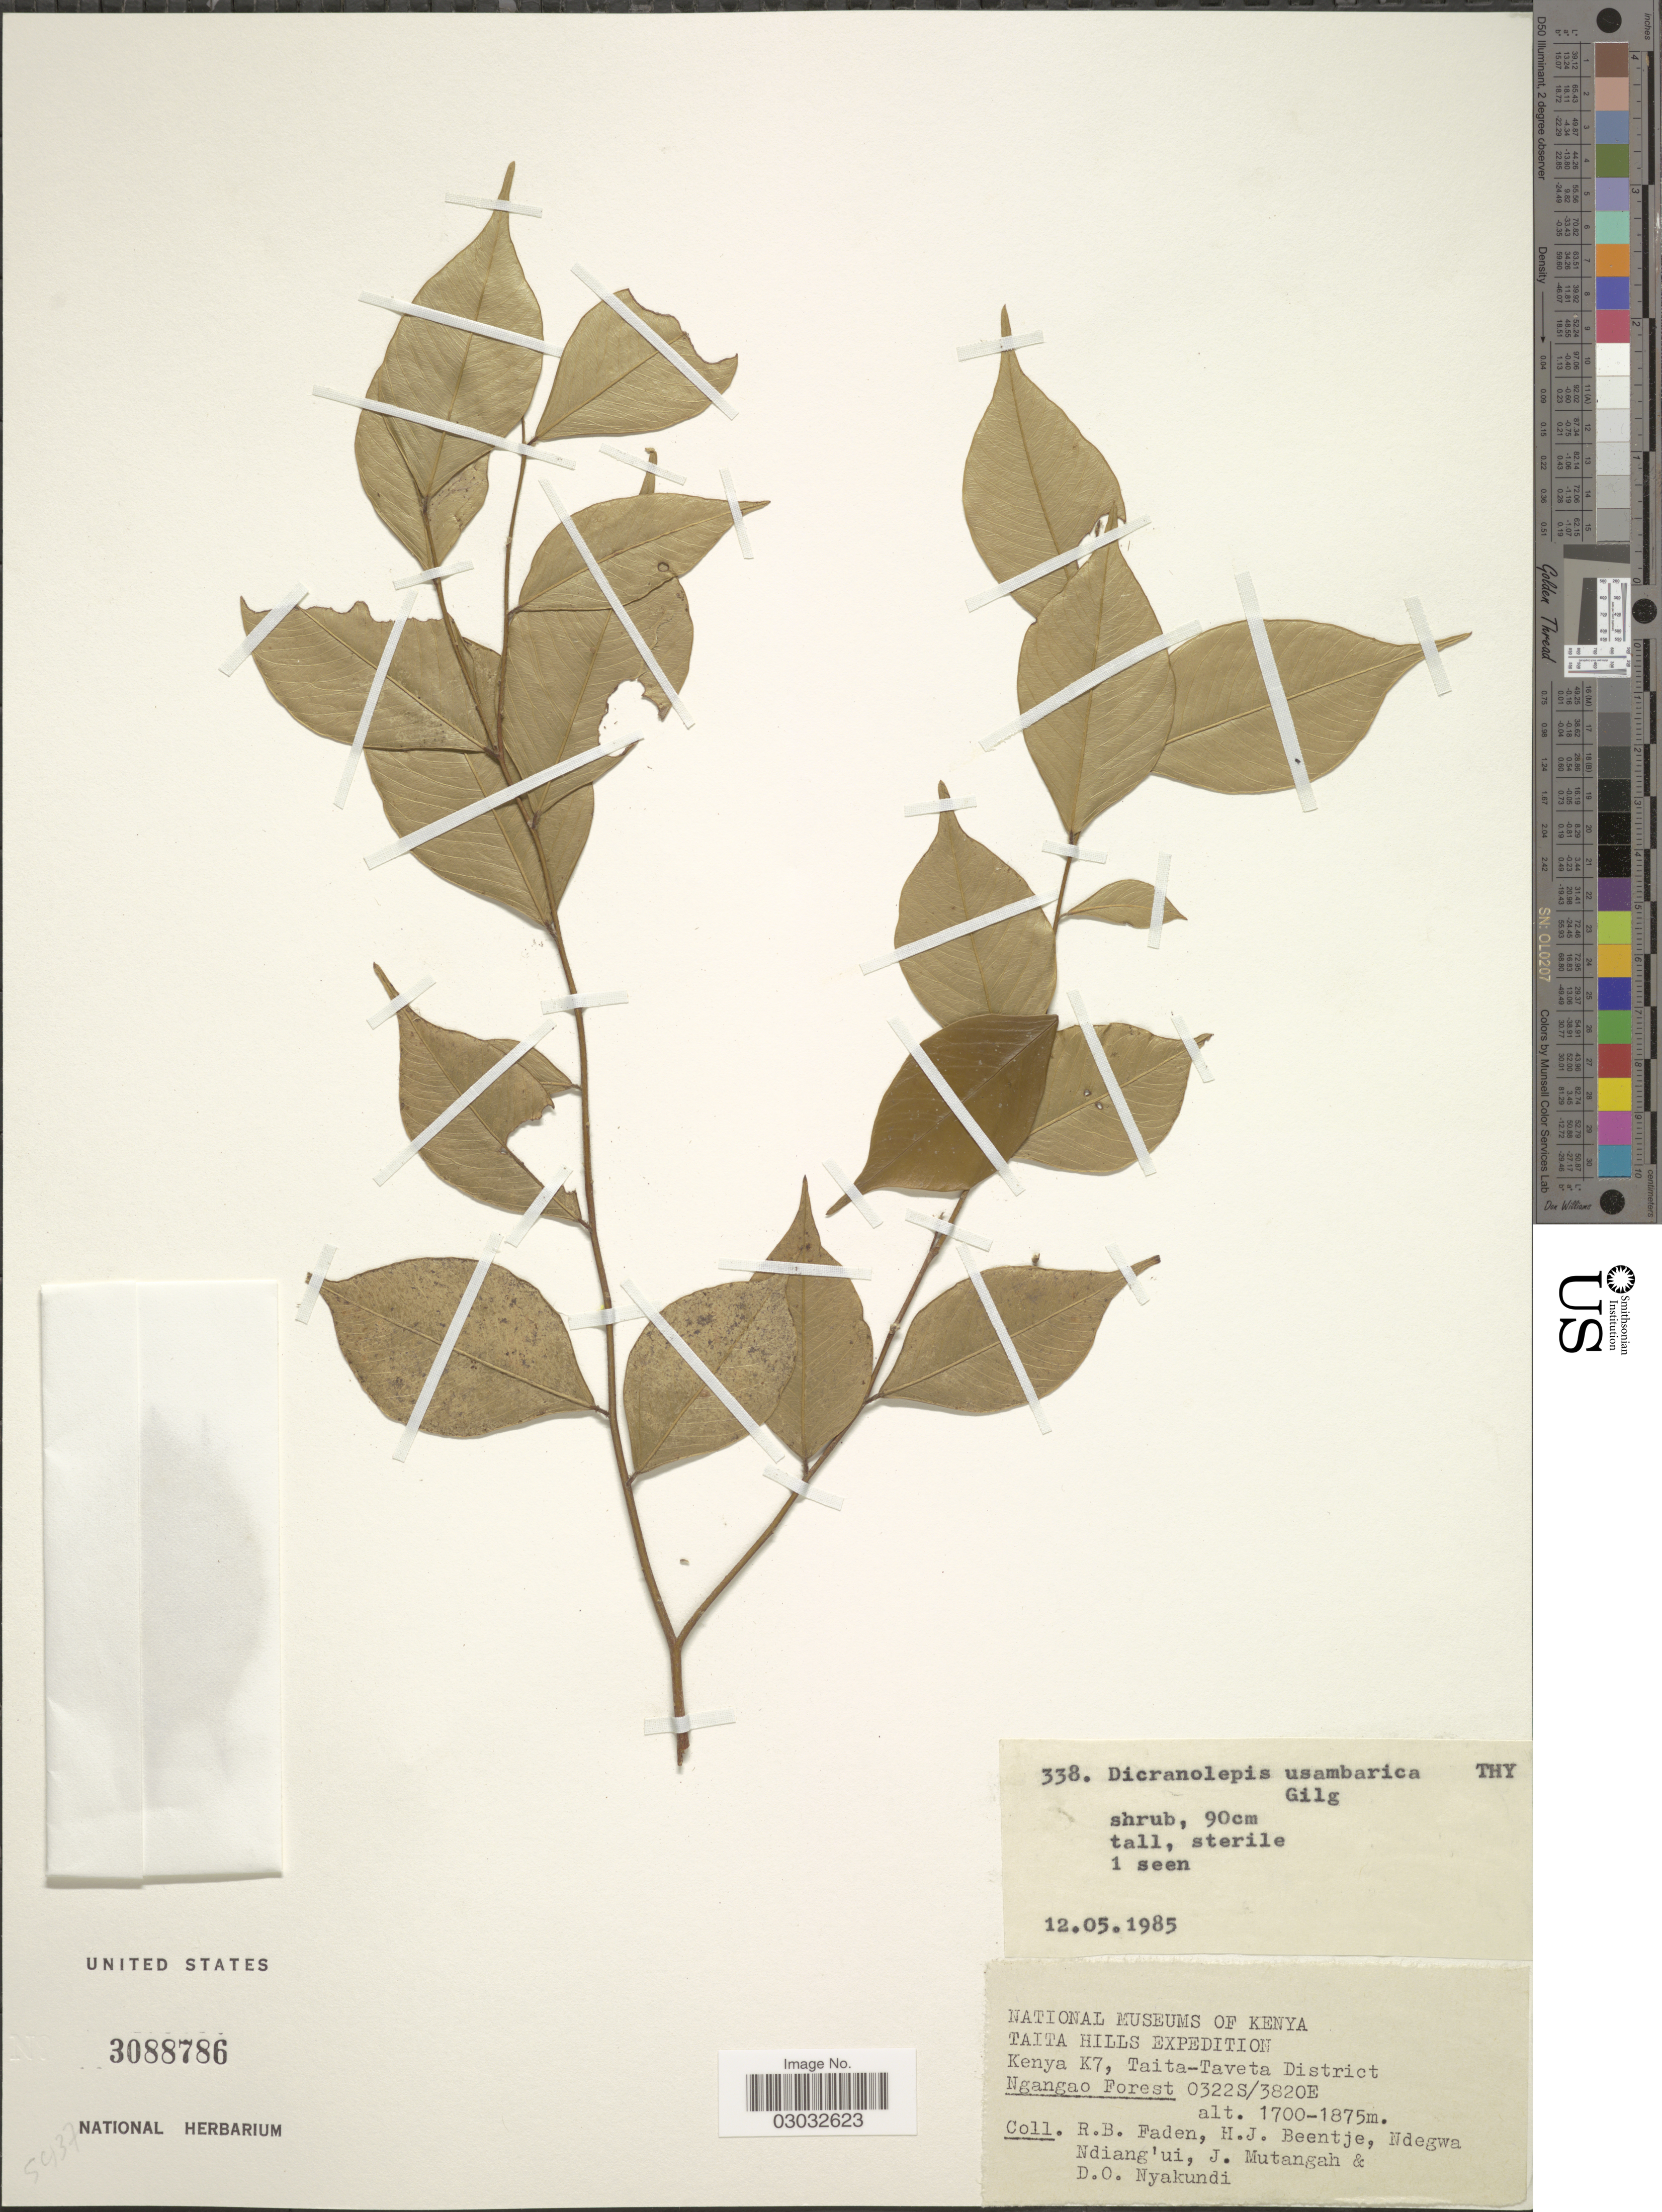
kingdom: Plantae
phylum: Tracheophyta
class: Magnoliopsida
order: Malvales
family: Thymelaeaceae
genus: Dicranolepis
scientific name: Dicranolepis usambarica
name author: Gilg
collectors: R. B. Faden, H. J. Beentje, Ndegwa Ndiang'ui, J. Mutangah & D. Nyakundi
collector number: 338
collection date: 1985-05-12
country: Kenya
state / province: Taita Taveta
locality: Taita Hills. K7, Taita-Taveta District, Ngangao Forest.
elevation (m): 1700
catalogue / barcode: US 3088786